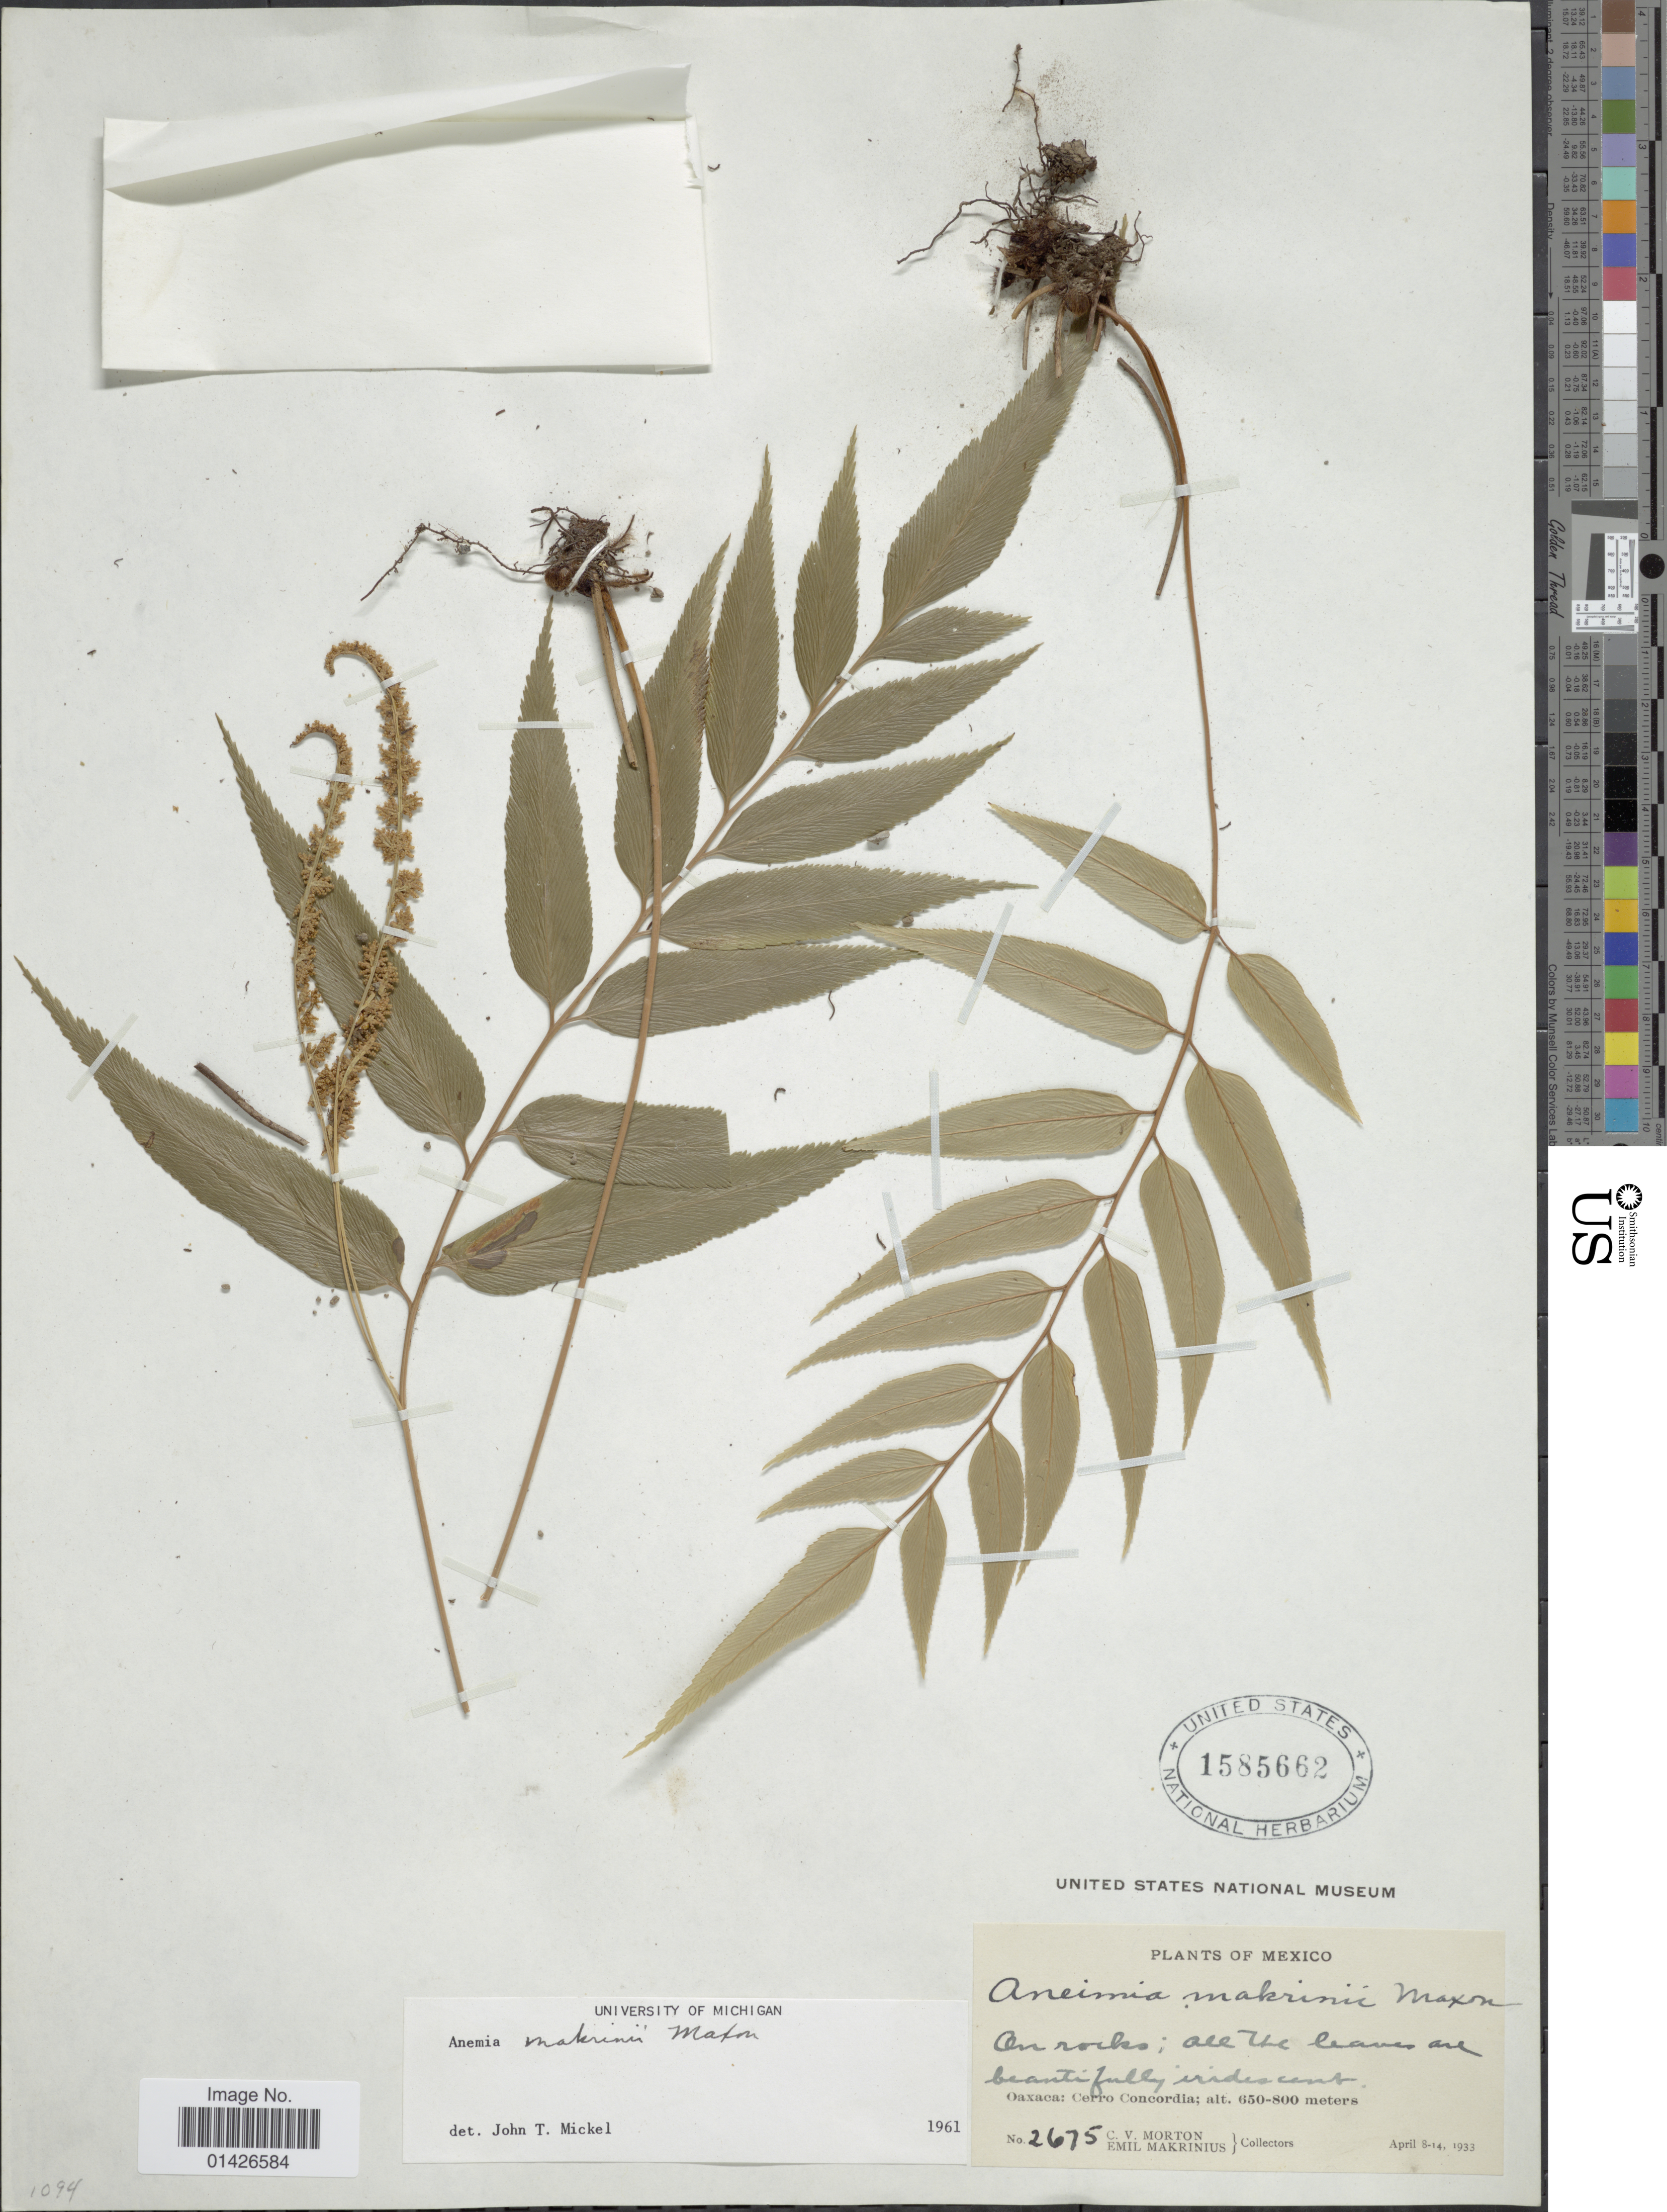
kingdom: Plantae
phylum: Tracheophyta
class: Polypodiopsida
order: Schizaeales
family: Anemiaceae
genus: Anemia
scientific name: Anemia mexicana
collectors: C. V. Morton & E. Makrinius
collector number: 2675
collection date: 1933-04-08/1933-04-14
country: Mexico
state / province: Oaxaca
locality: Cerro Concordia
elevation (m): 650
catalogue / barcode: US 1585662